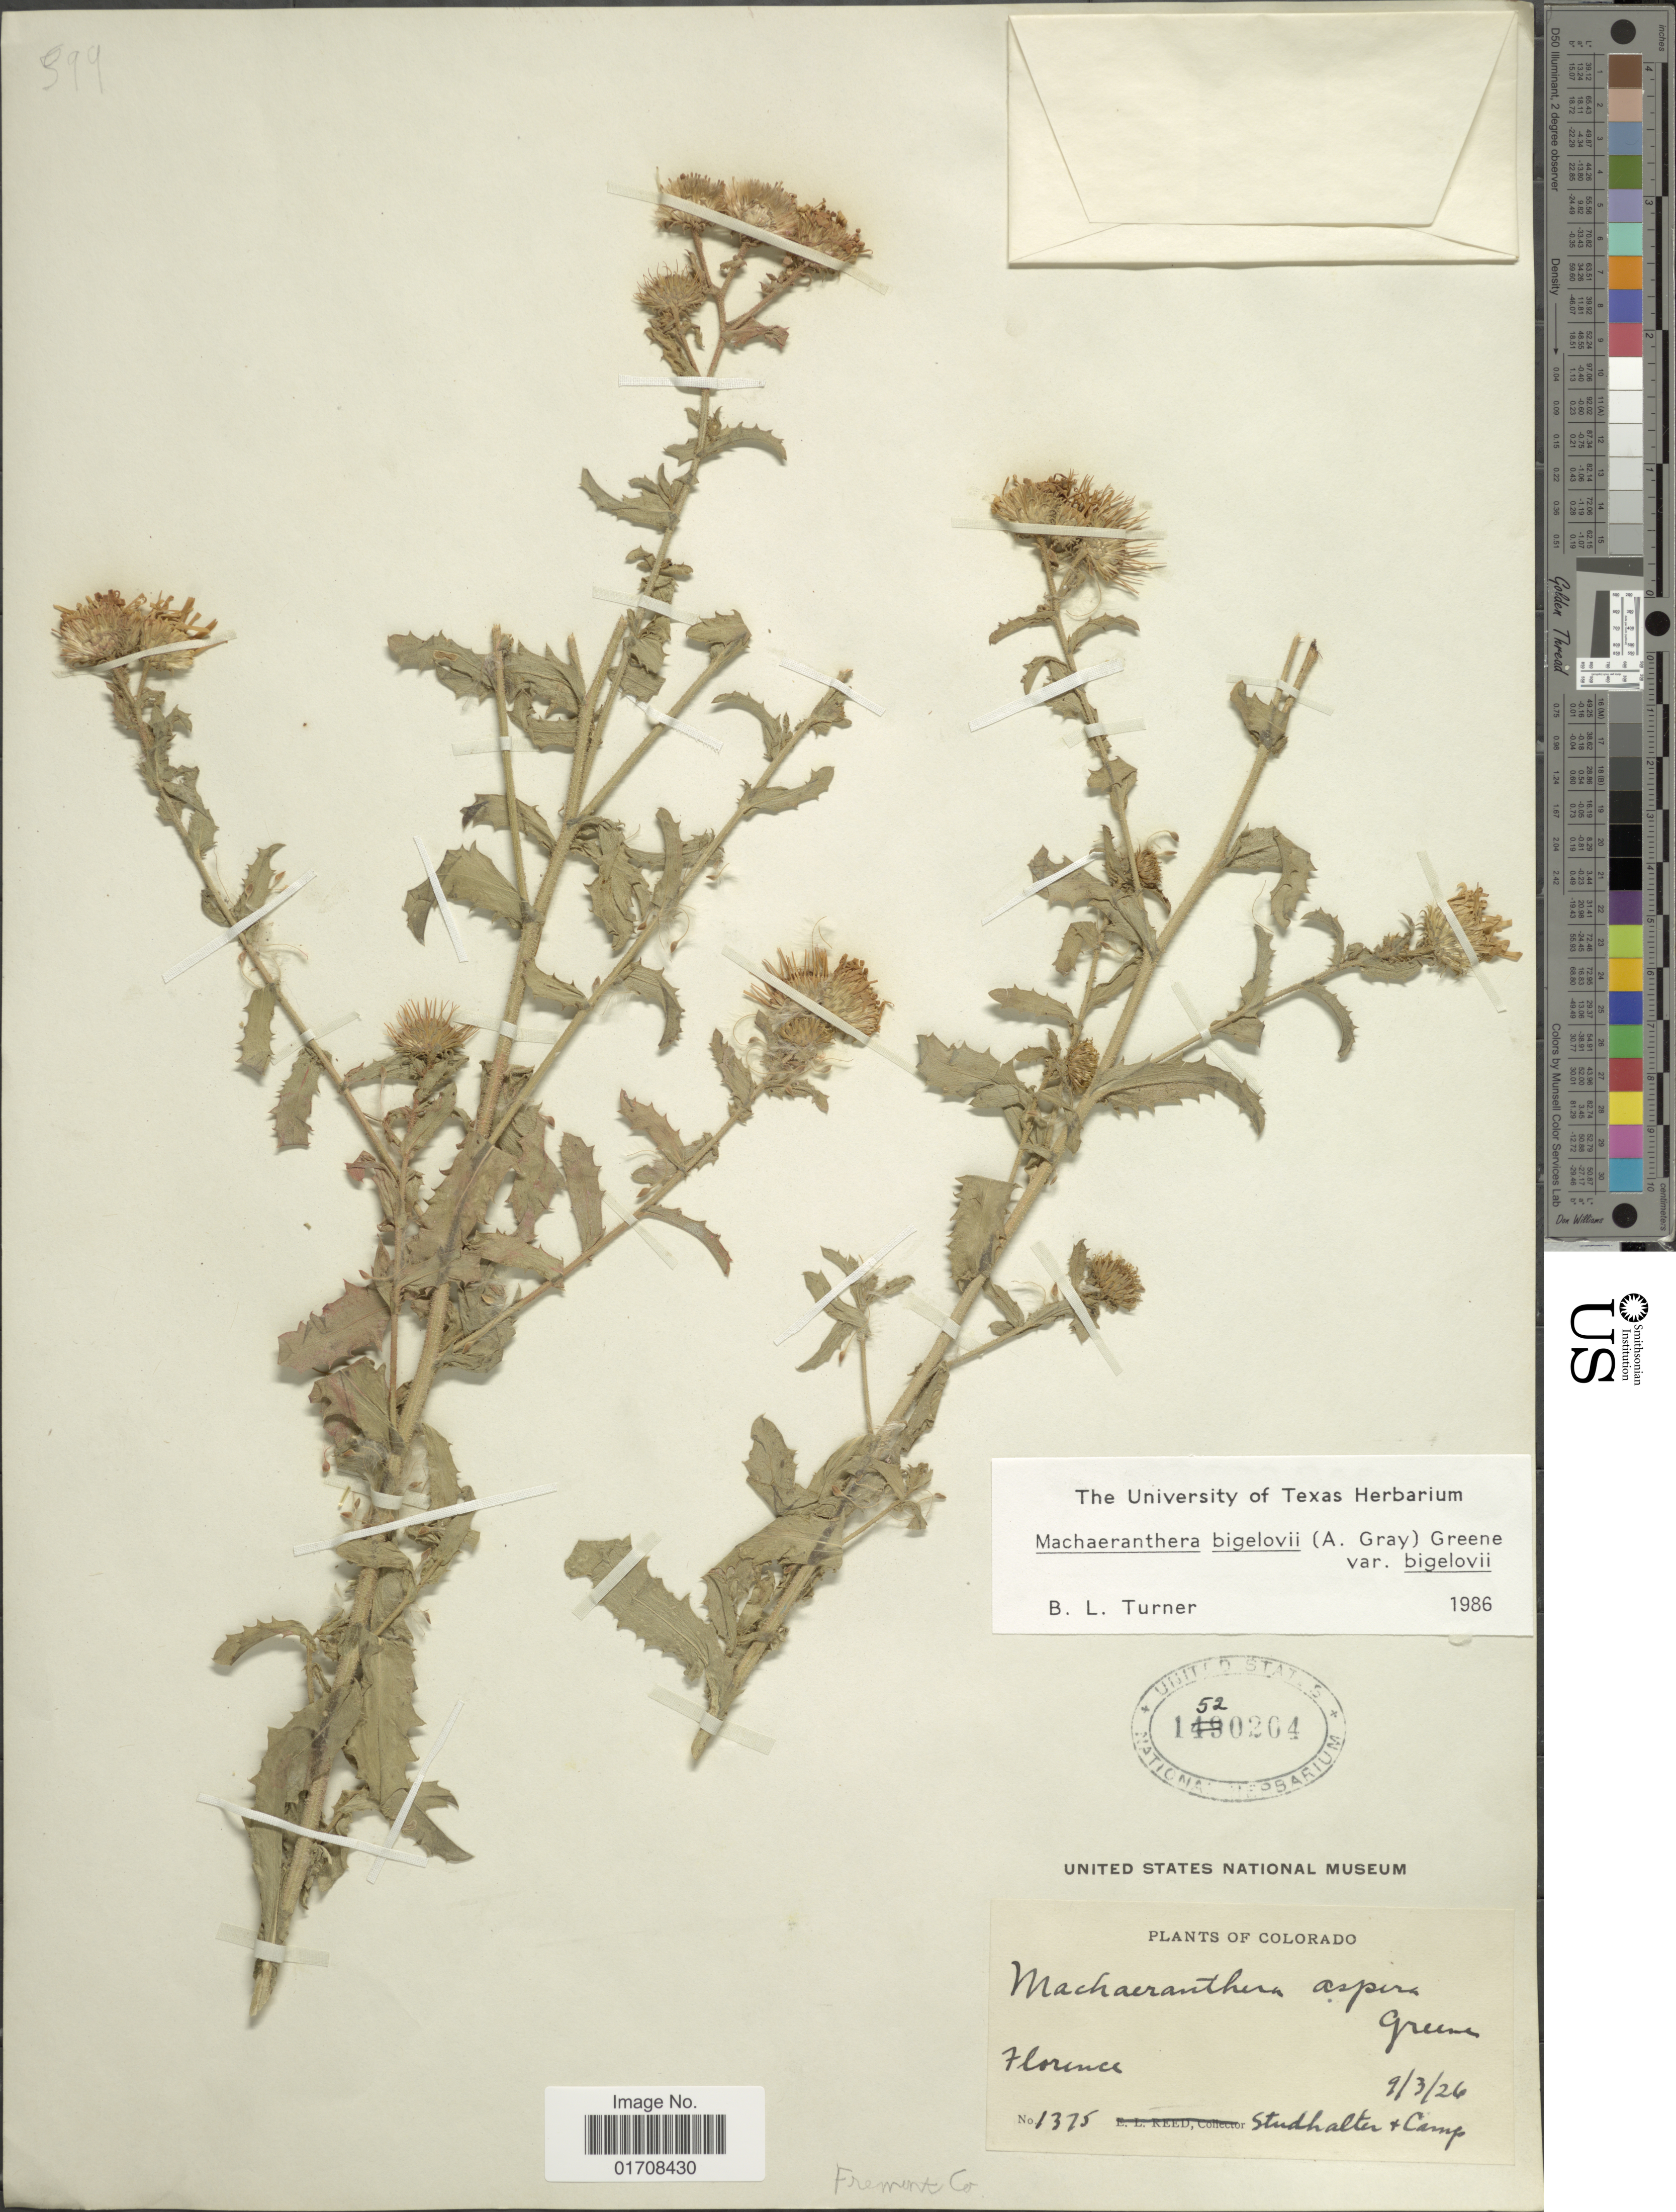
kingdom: Plantae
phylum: Tracheophyta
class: Magnoliopsida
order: Asterales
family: Asteraceae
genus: Machaeranthera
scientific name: Machaeranthera bigelovii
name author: (A. Gray) Greene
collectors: R. Studhalter & Camp, --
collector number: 1375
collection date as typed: Transcribed d/m/y: 3/9/26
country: United States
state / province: Colorado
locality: Florence, Fremont Co.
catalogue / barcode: US 1520204